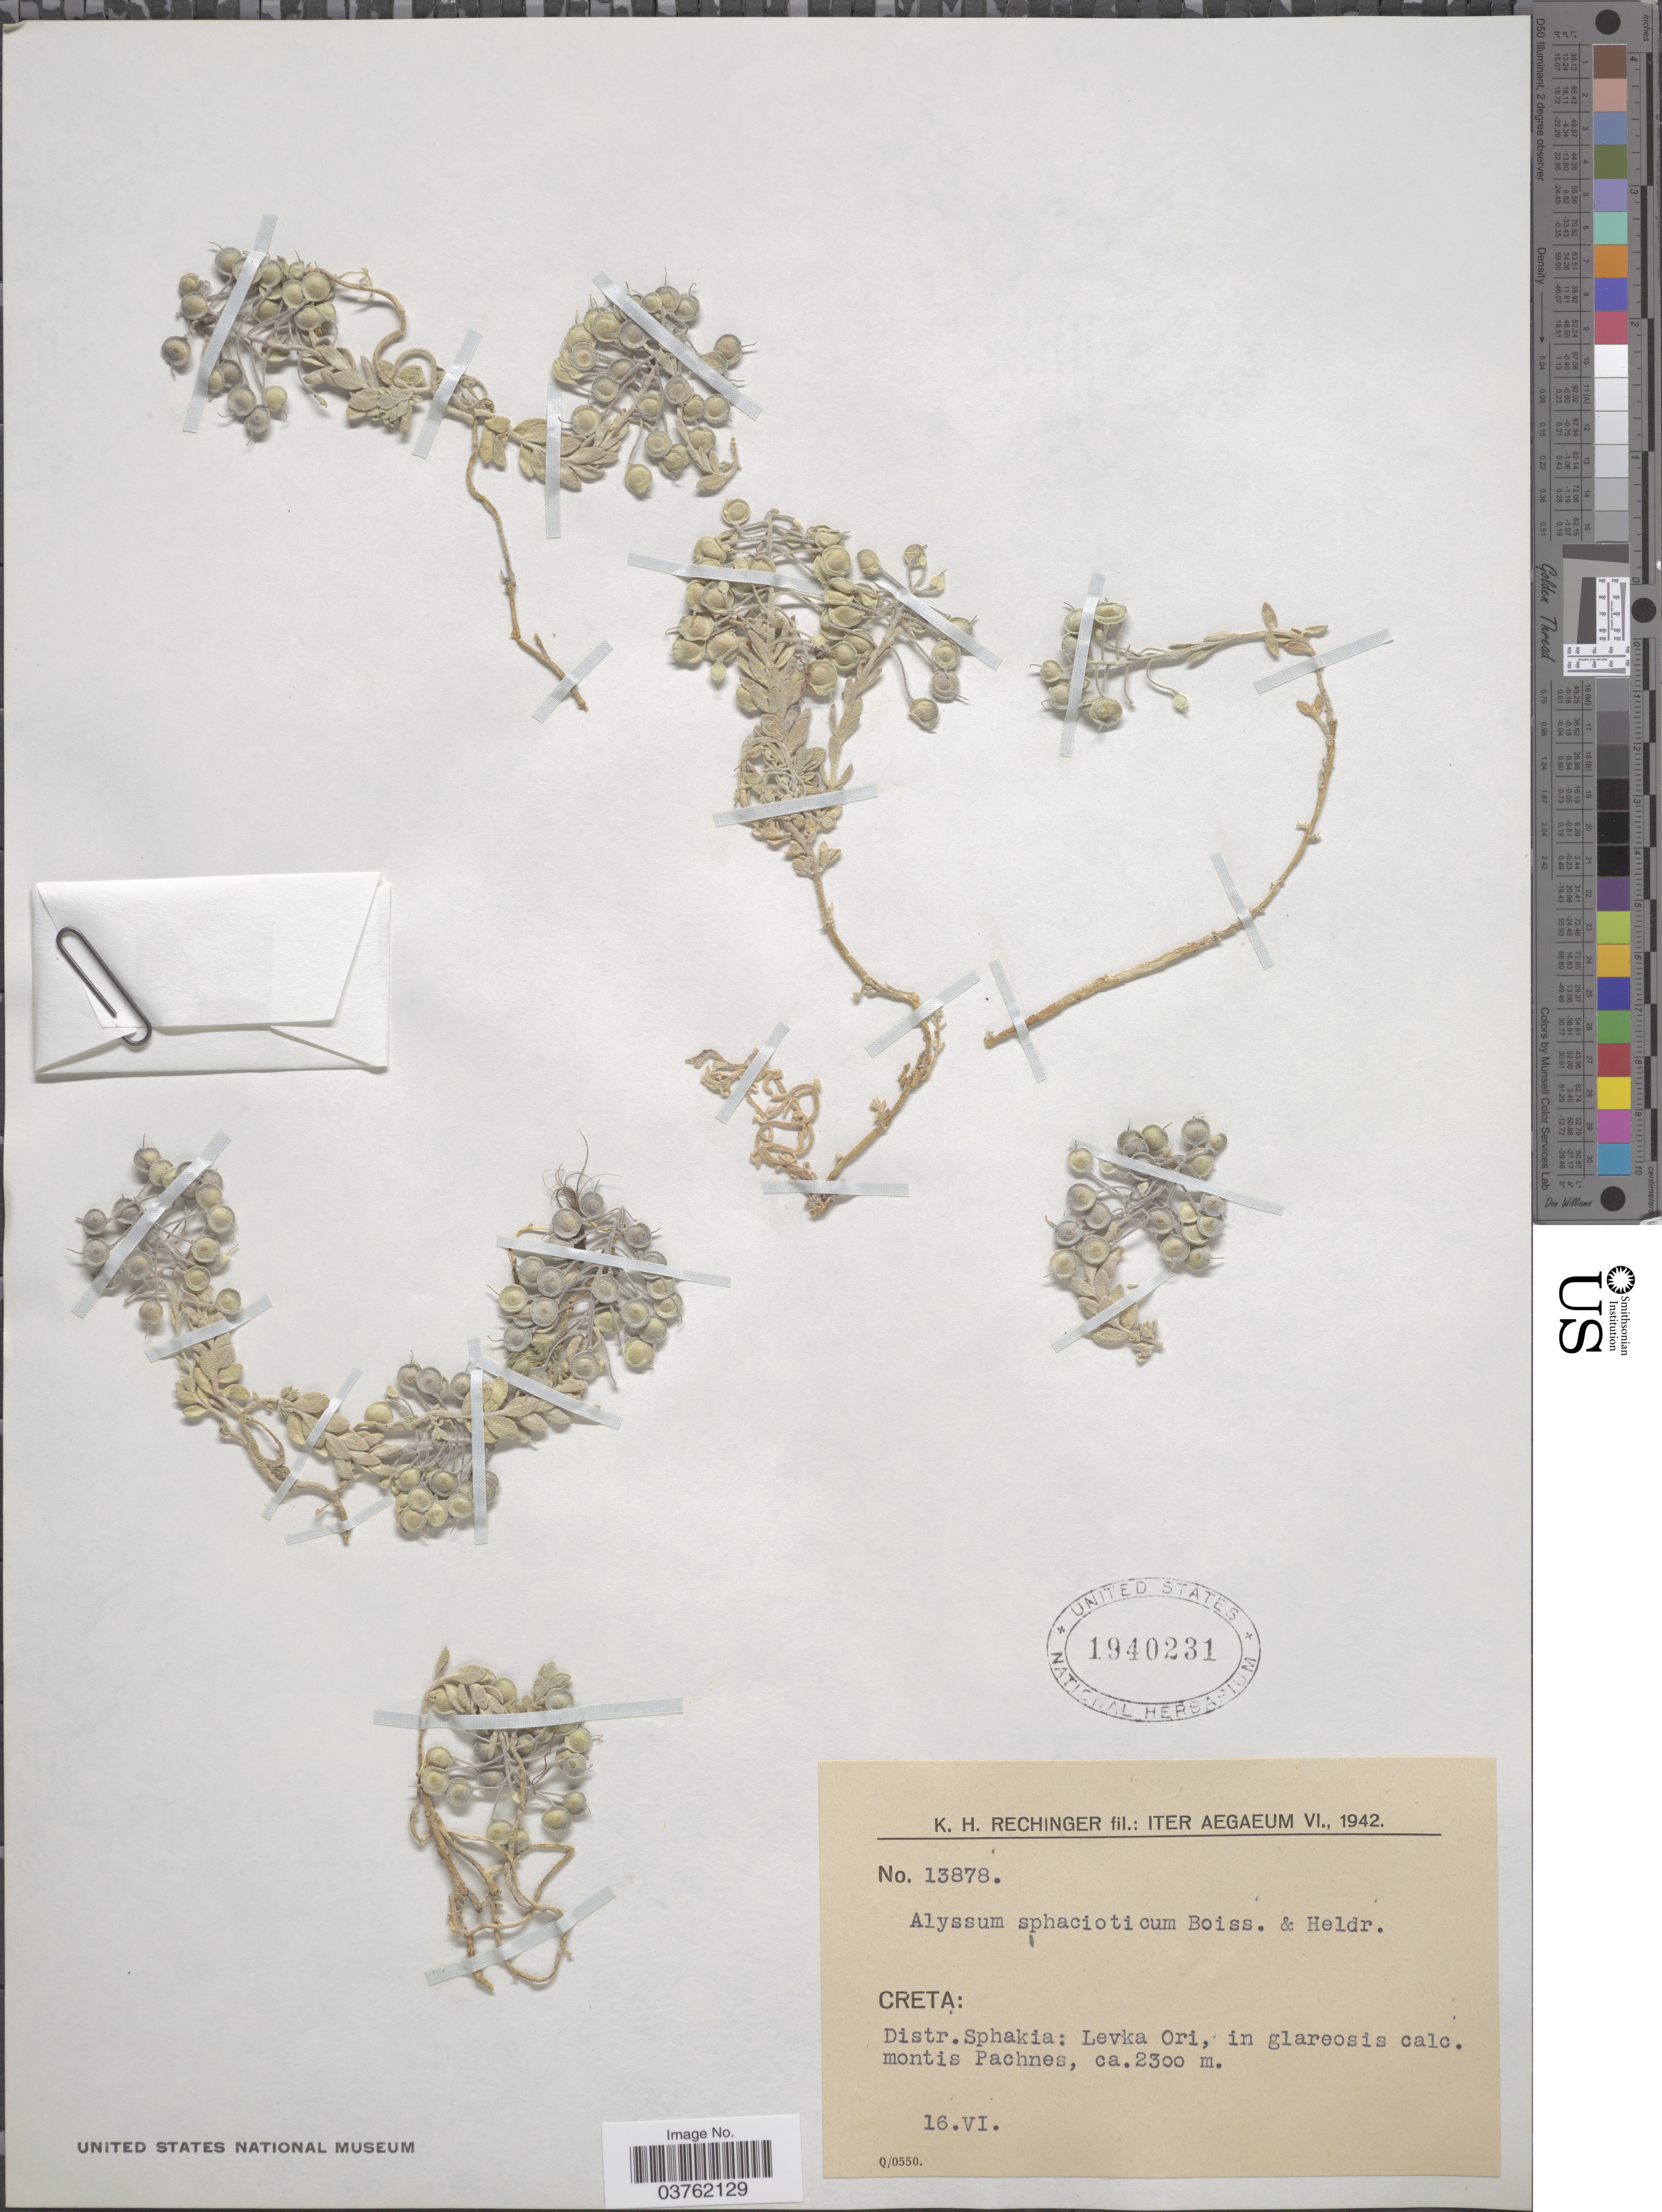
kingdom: Plantae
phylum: Tracheophyta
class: Magnoliopsida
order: Brassicales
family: Brassicaceae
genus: Alyssum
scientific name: Alyssum sphacioticum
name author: Boiss. & Heldr.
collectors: K. H. Rechinger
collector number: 13878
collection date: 1942-06-16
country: Greece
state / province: Crete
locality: Distr. Sphakia: Levka Ori, in glareosis calc. montis Pachnes.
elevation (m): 2300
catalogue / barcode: US 1940231